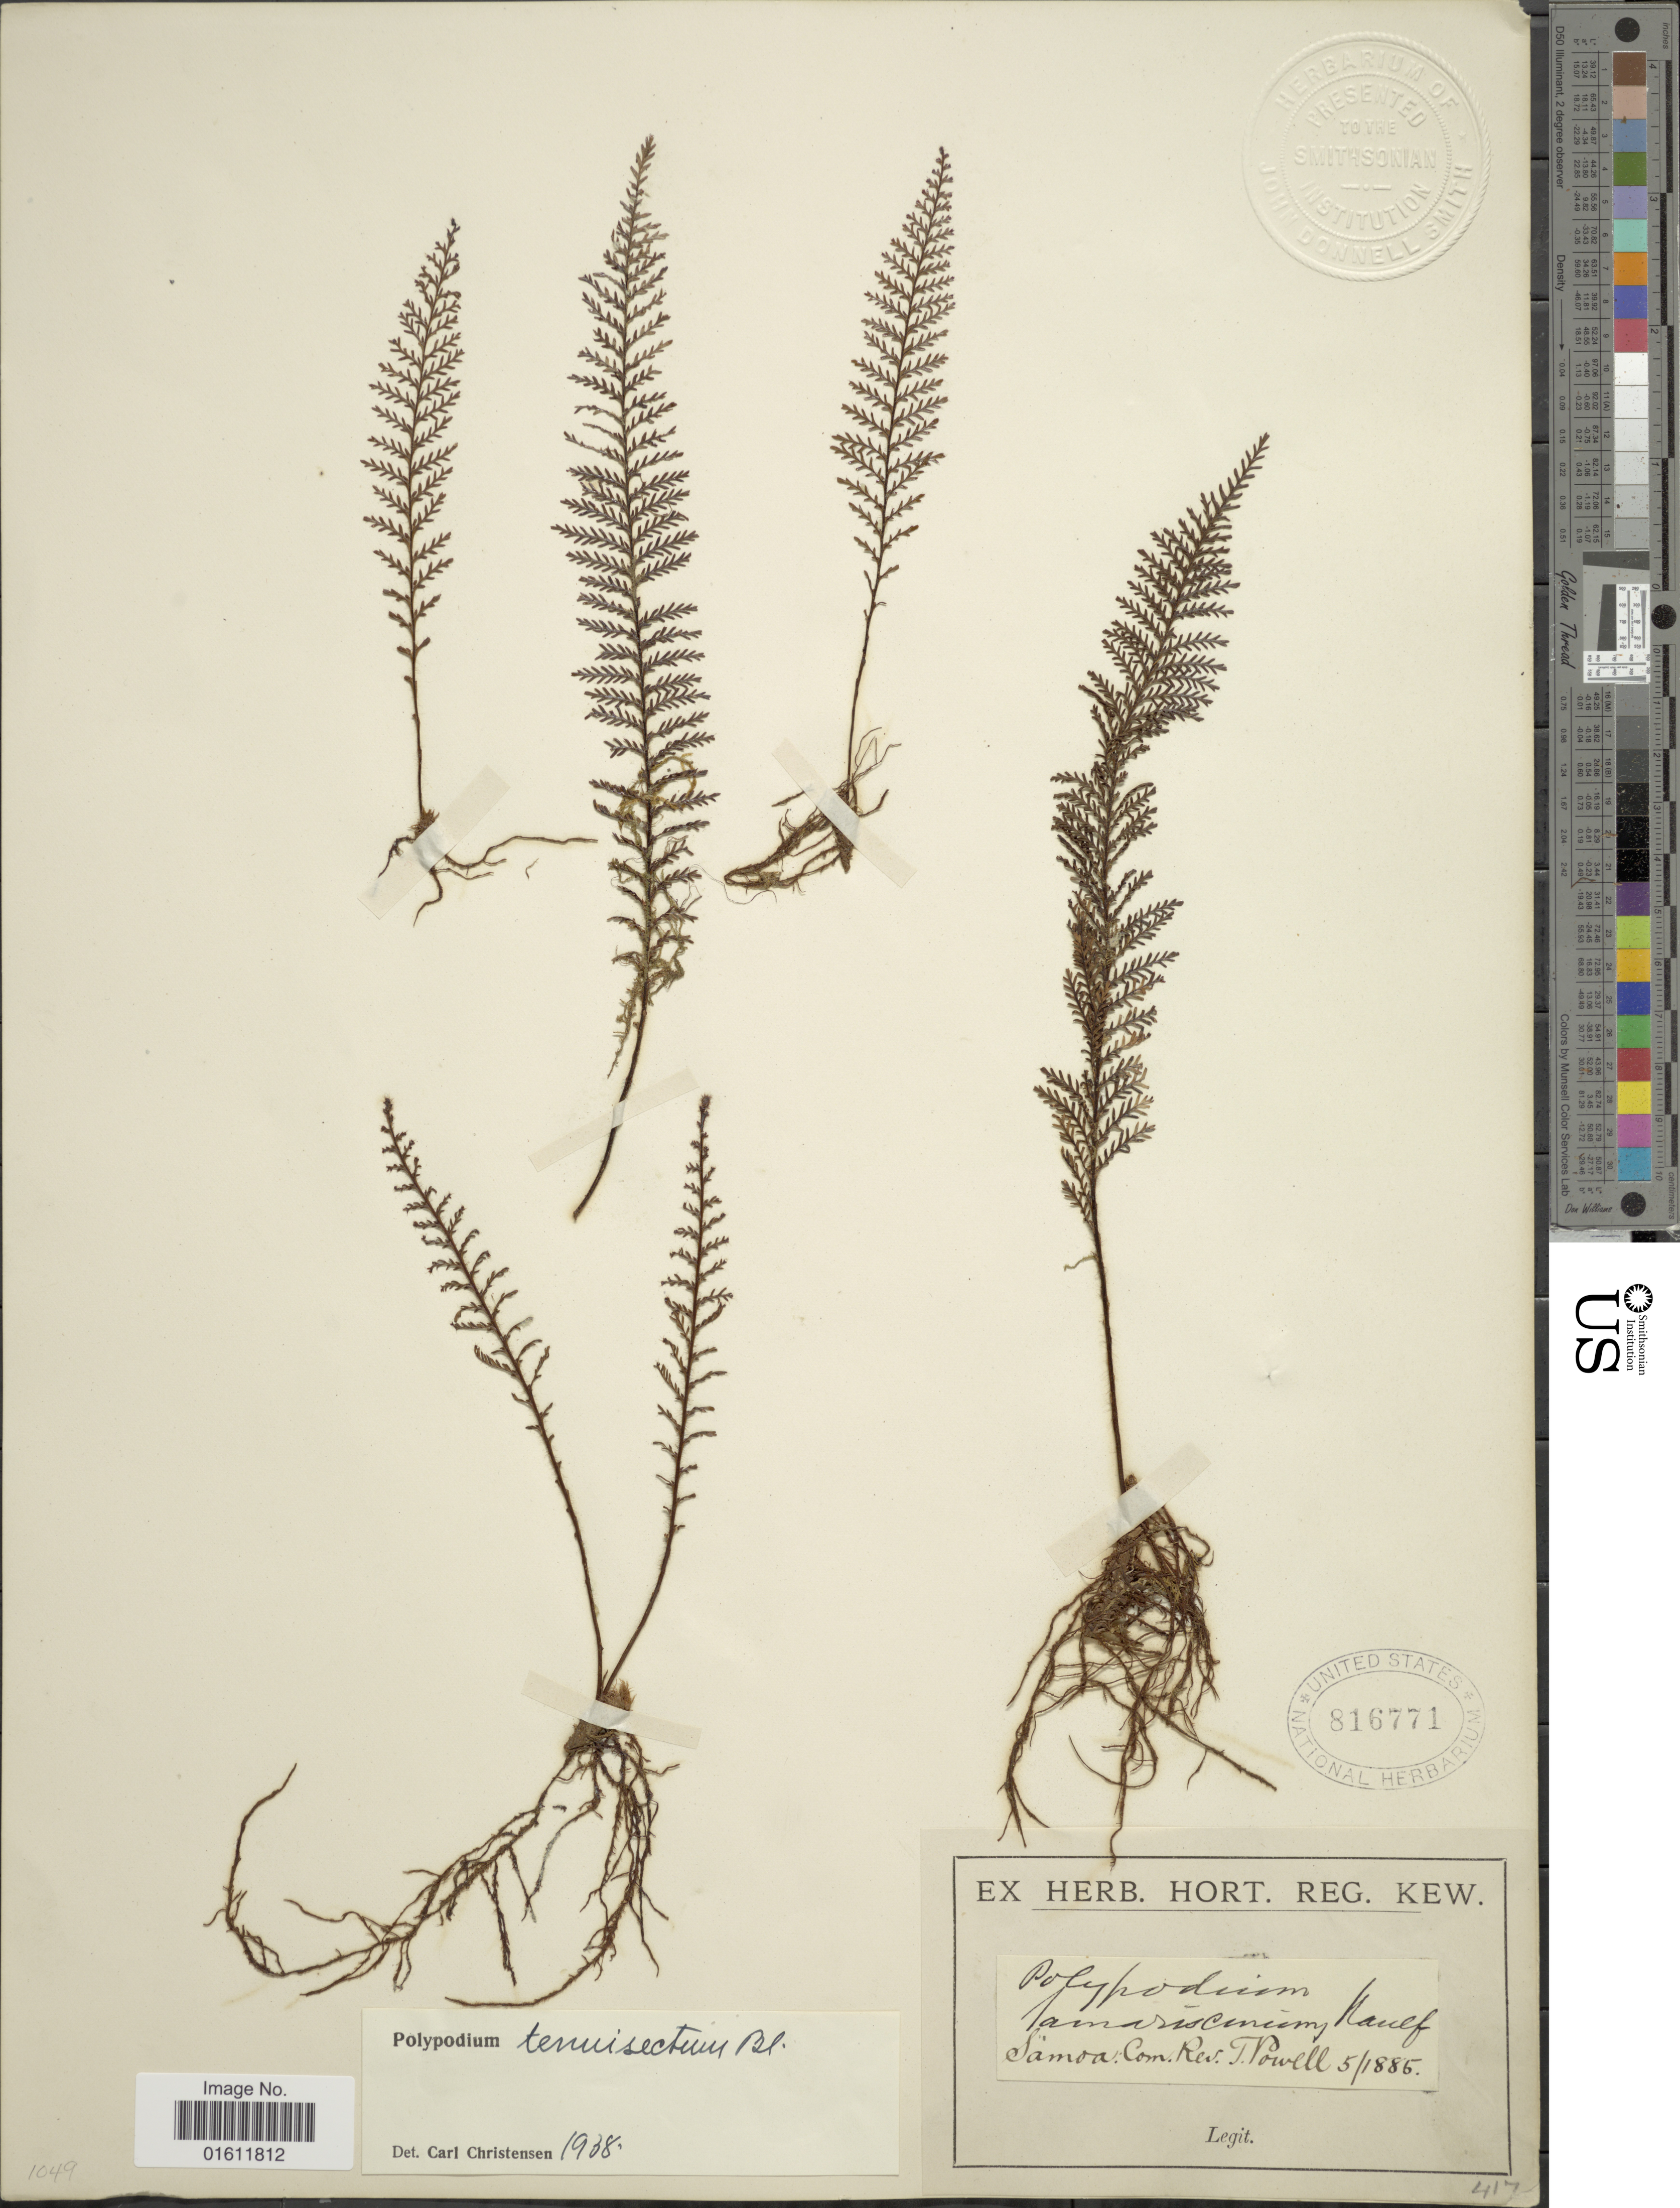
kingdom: Plantae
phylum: Tracheophyta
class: Polypodiopsida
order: Polypodiales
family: Polypodiaceae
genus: Themelium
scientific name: Themelium tenuisectum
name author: (Blume) Parris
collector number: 417*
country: Samoa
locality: Samoa.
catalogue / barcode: US 816771